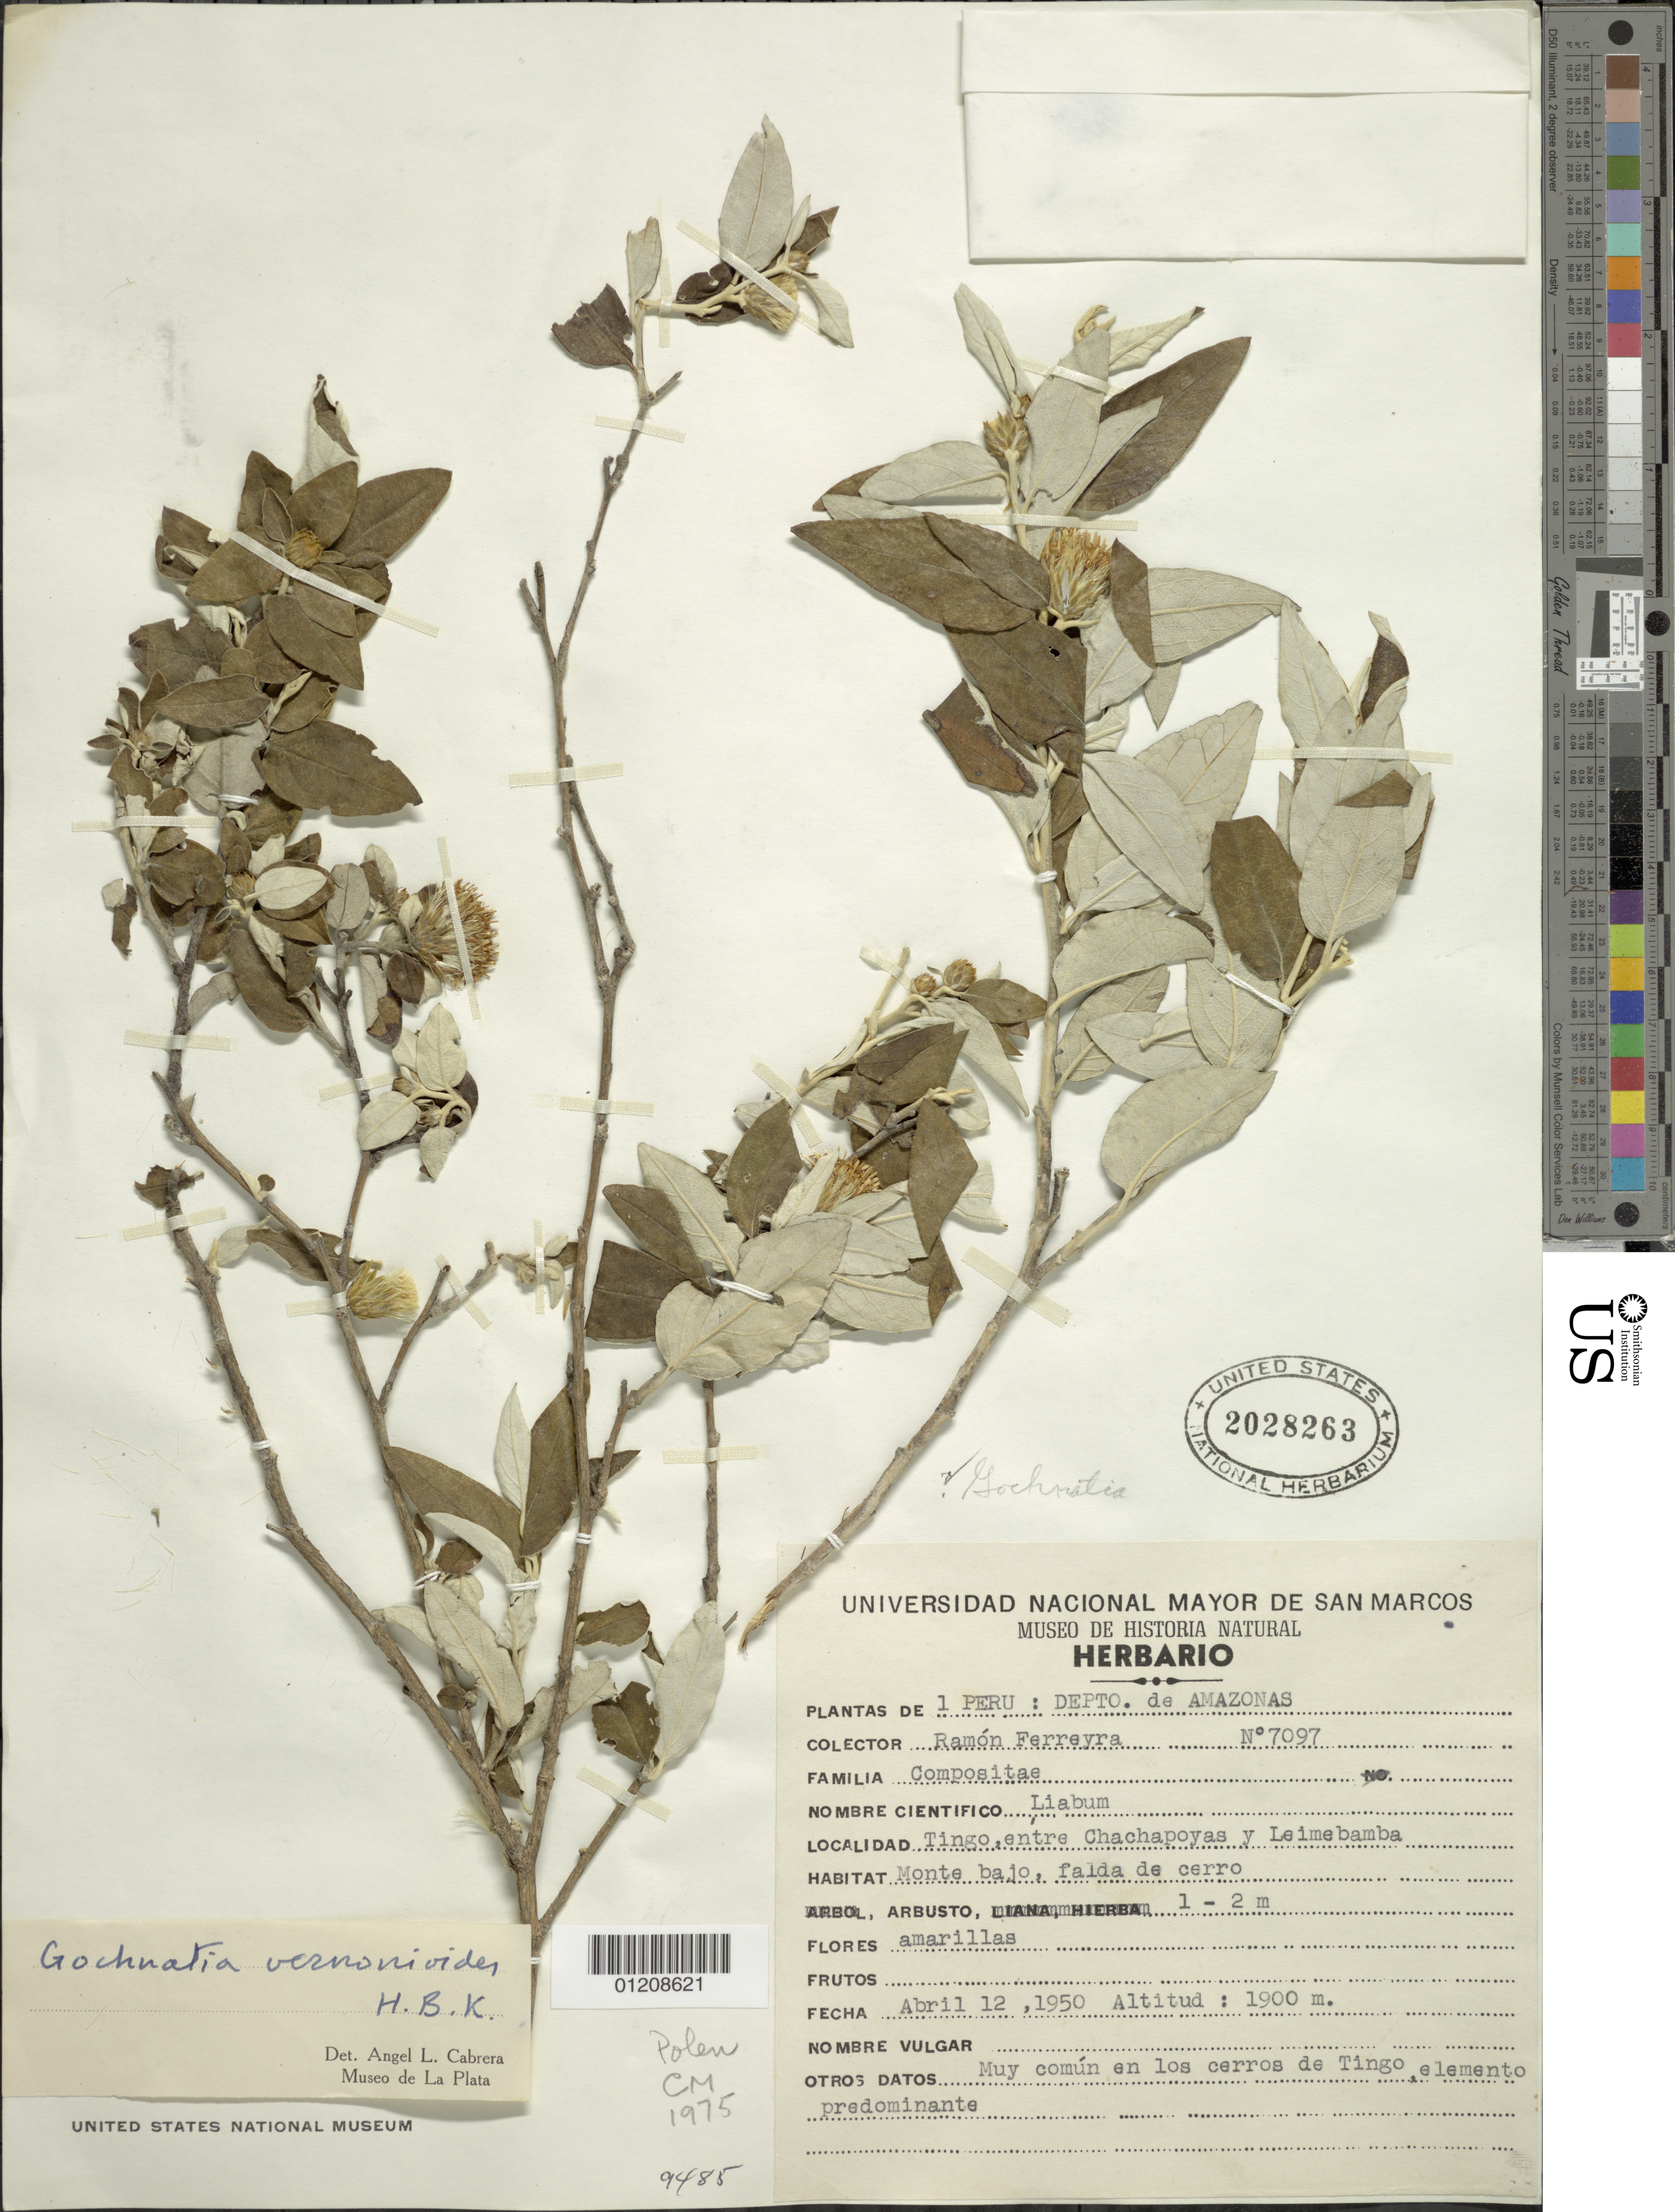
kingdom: Plantae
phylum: Tracheophyta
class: Magnoliopsida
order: Asterales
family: Asteraceae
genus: Gochnatia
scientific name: Gochnatia vernonioides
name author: Kunth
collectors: R. A. Ferreyra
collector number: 7097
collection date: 1950-04-12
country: Peru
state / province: Amazonas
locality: Tingo, entre Chachapoyas y Leimebamba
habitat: Monte bajo, falda de cerro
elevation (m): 1900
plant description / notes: Muy común en los cerros de Tingo, elemento predominante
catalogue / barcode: US 2028263